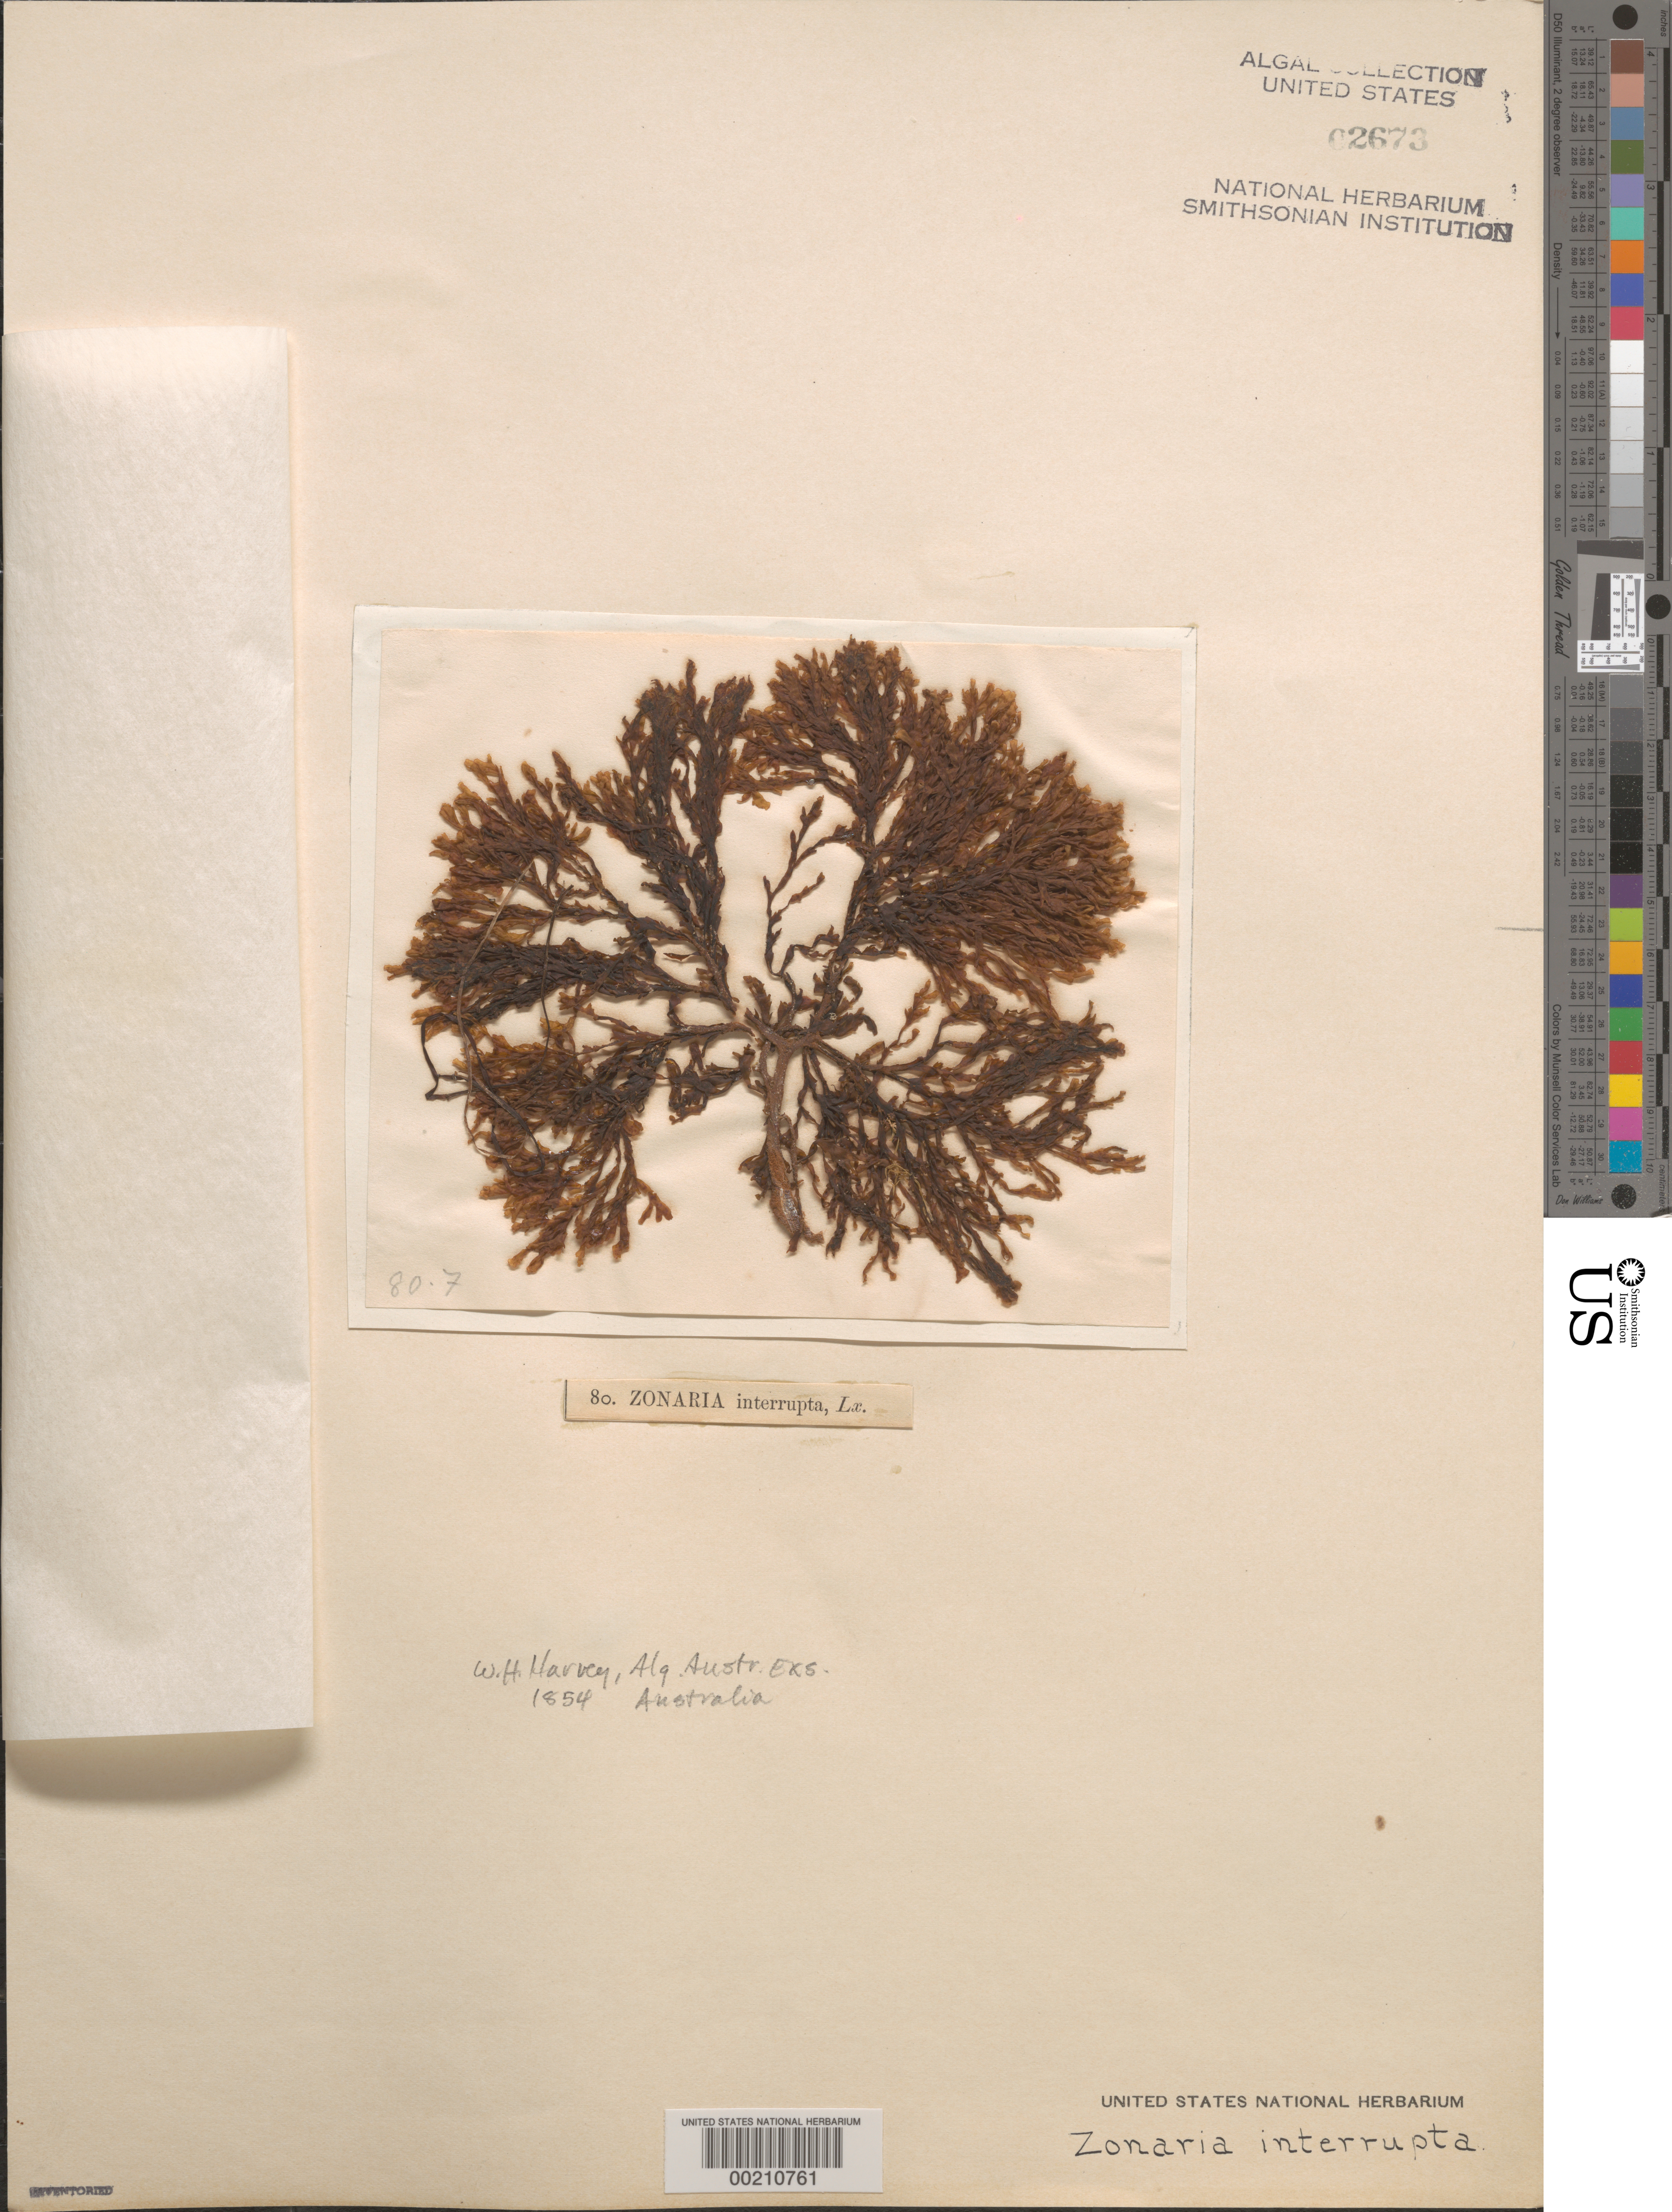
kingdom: Chromista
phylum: Ochrophyta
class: Phaeophyceae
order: Dictyotales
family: Dictyotaceae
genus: Zonaria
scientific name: Zonaria subarticulata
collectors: W. Harvey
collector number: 80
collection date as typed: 1854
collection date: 1854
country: Australia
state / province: Western Australia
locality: Princess Royal Harbor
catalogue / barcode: US 2673